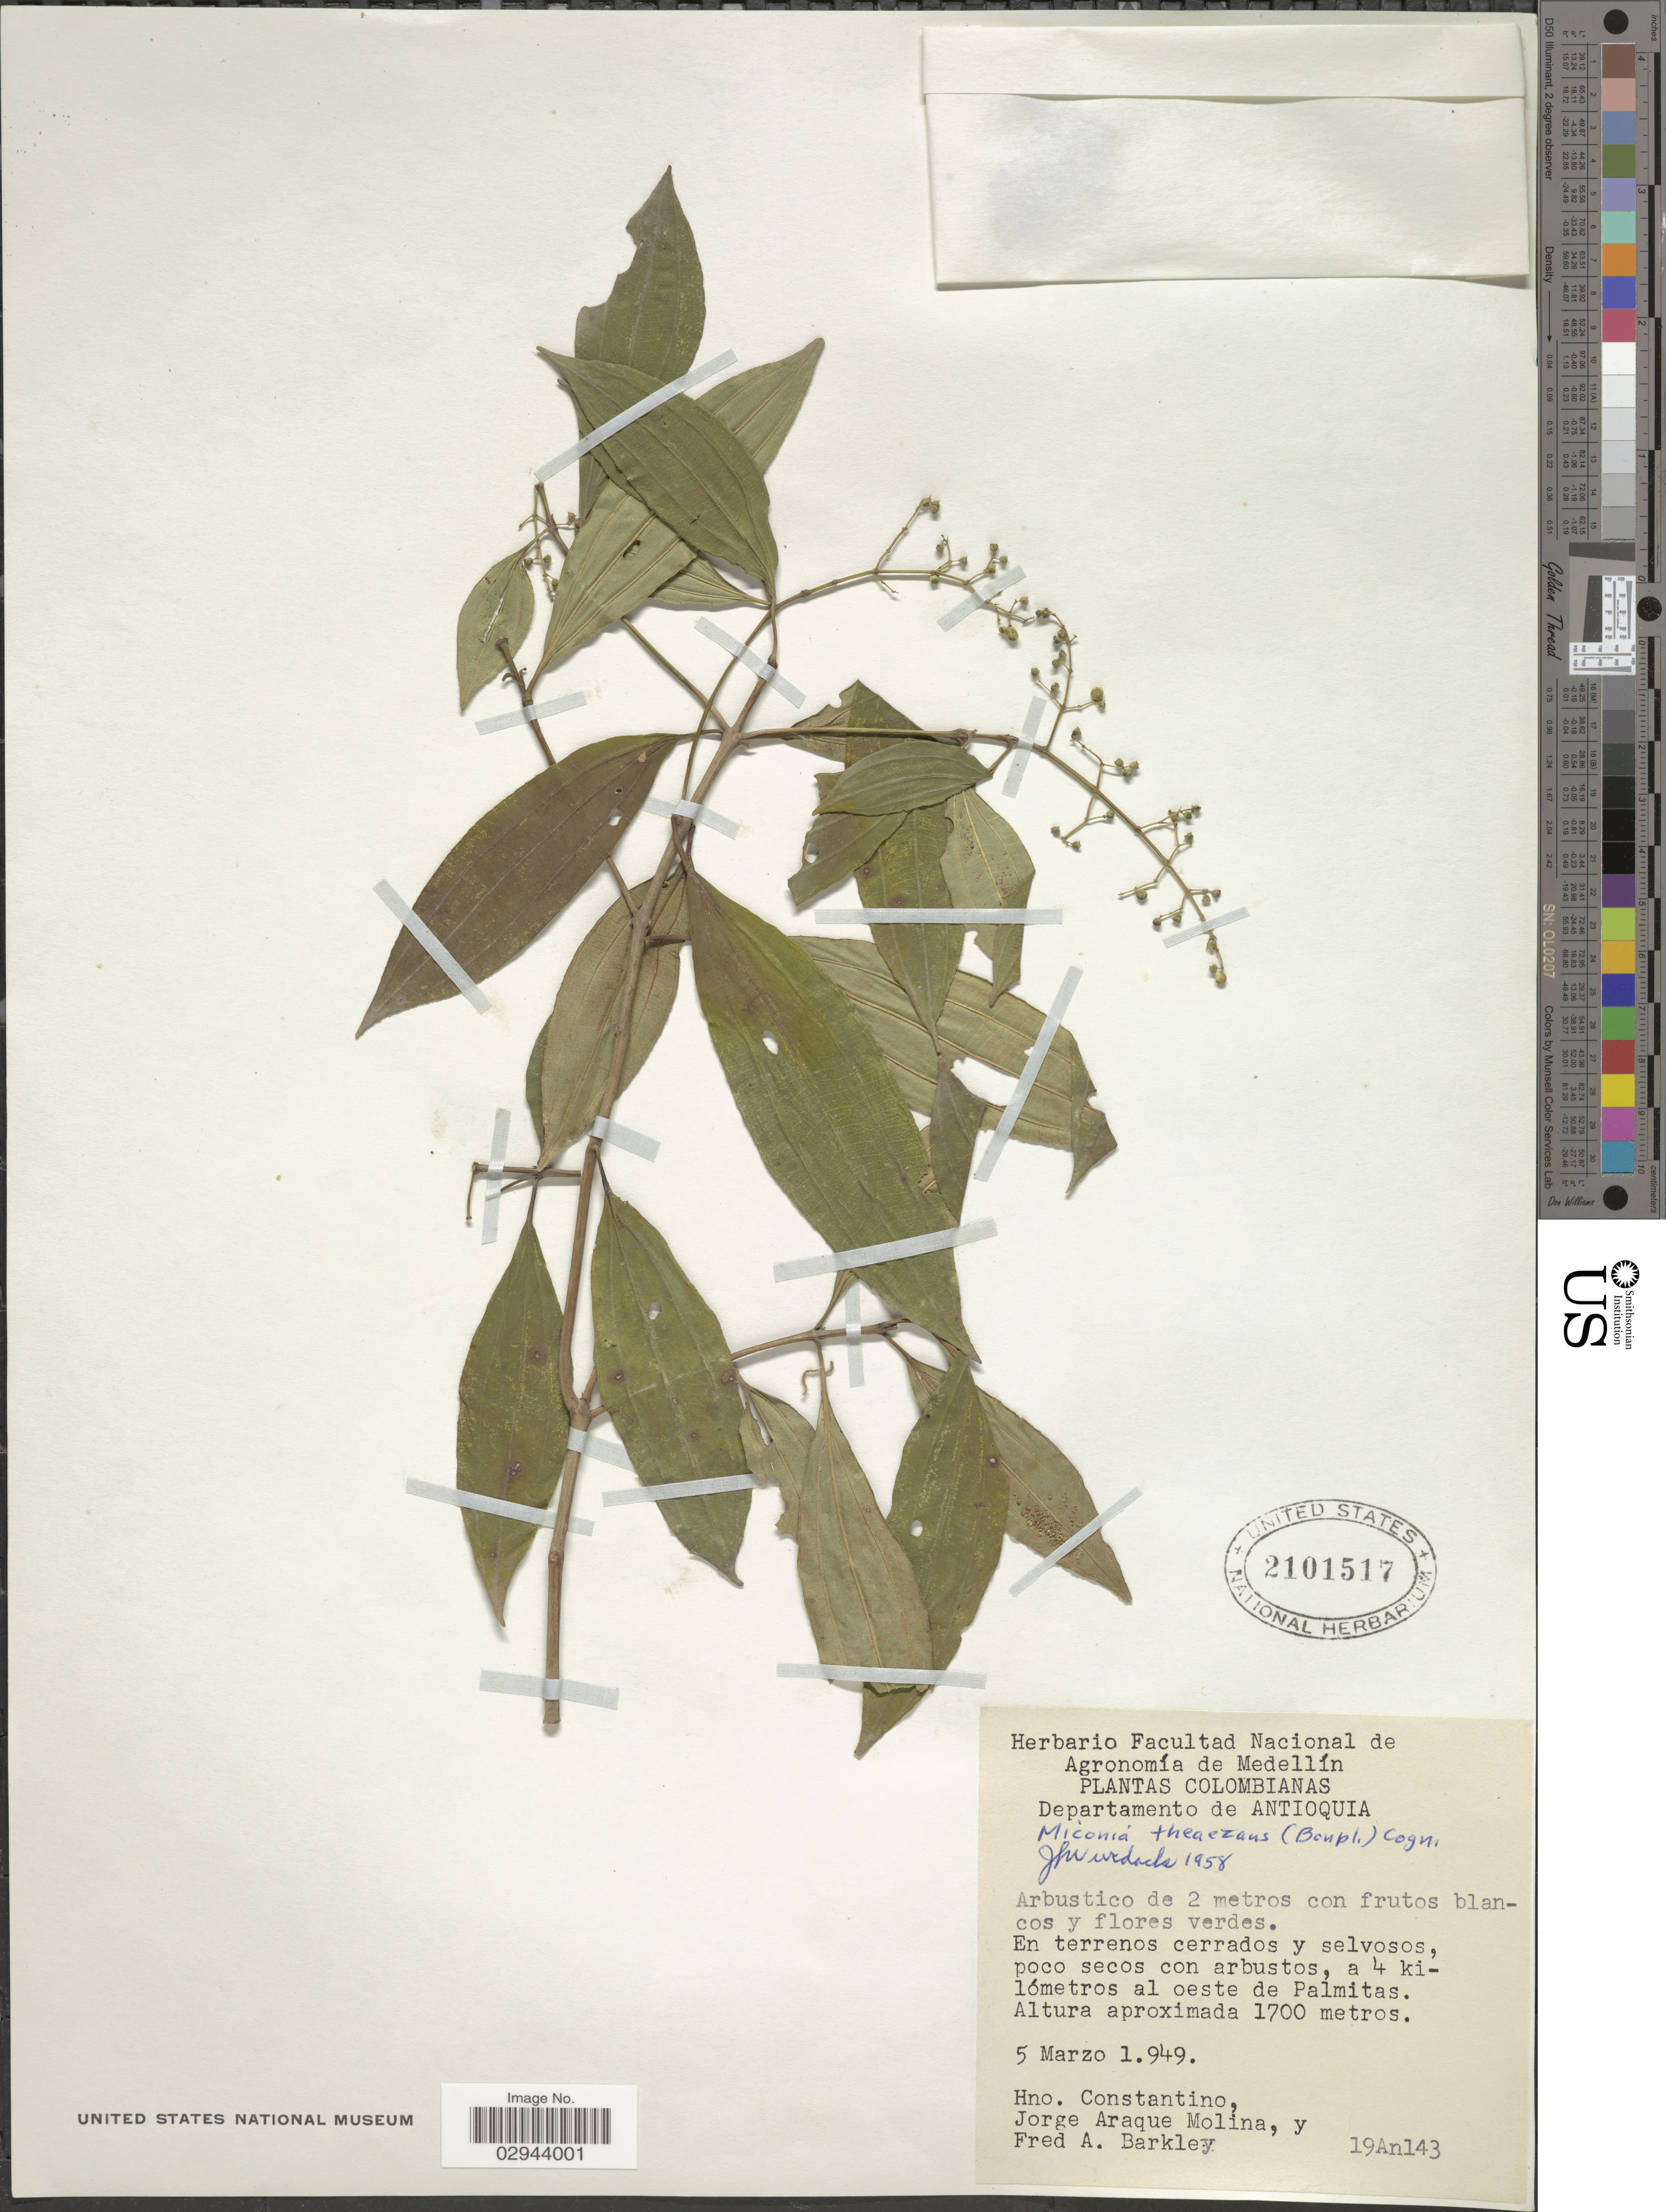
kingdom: Plantae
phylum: Tracheophyta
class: Magnoliopsida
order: Myrtales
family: Melastomataceae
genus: Miconia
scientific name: Miconia theizans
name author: (Bonpl.) Cogn.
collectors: H. Constantino, J. Araque Molina & F. A. Barkley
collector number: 19An143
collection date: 1949-03-05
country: Colombia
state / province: Antioquia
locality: Departamento de Antioquia, a 4 kilómetros al oeste de Palmitas.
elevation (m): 1700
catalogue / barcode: US 2101517